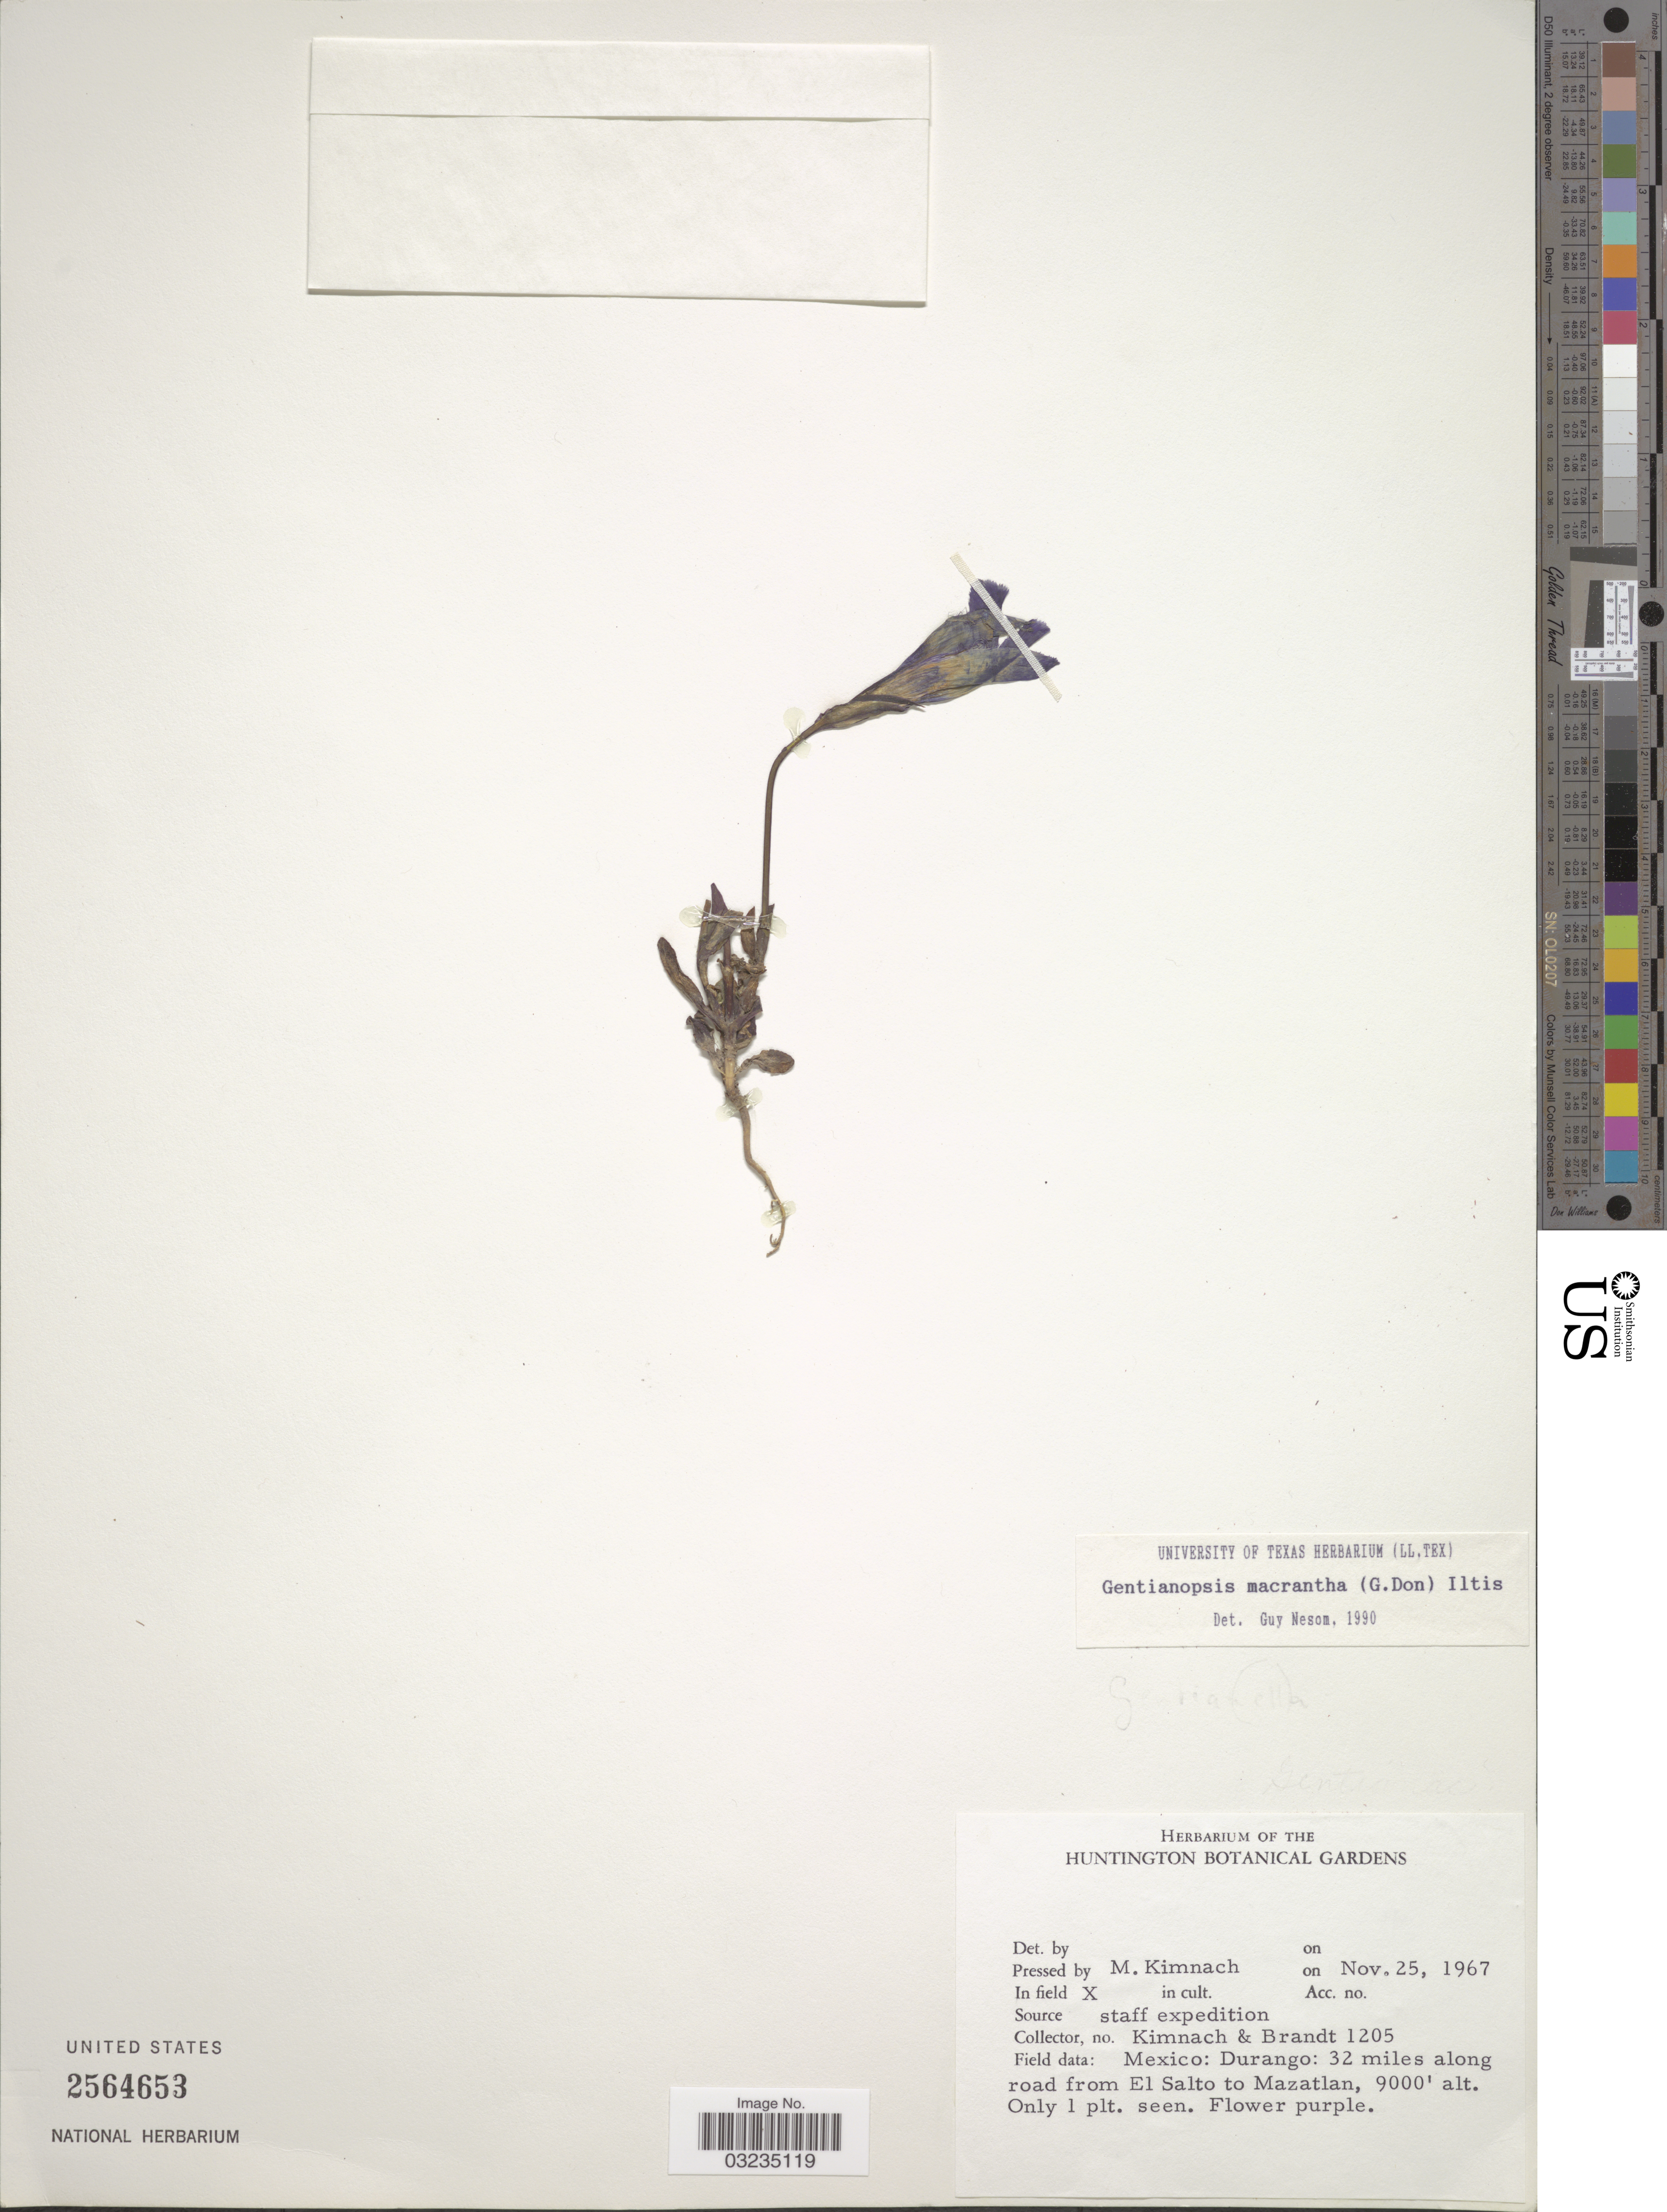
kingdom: Plantae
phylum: Tracheophyta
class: Magnoliopsida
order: Gentianales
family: Gentianaceae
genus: Gentiana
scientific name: Gentiana macrantha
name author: (D. Don) Griseb.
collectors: -. Kimnach & -. Brandt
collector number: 1205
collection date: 1967-11-25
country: Mexico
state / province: Durango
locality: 32 miles along road from El Salto to Mazatlan.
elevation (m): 2743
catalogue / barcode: US 2564653